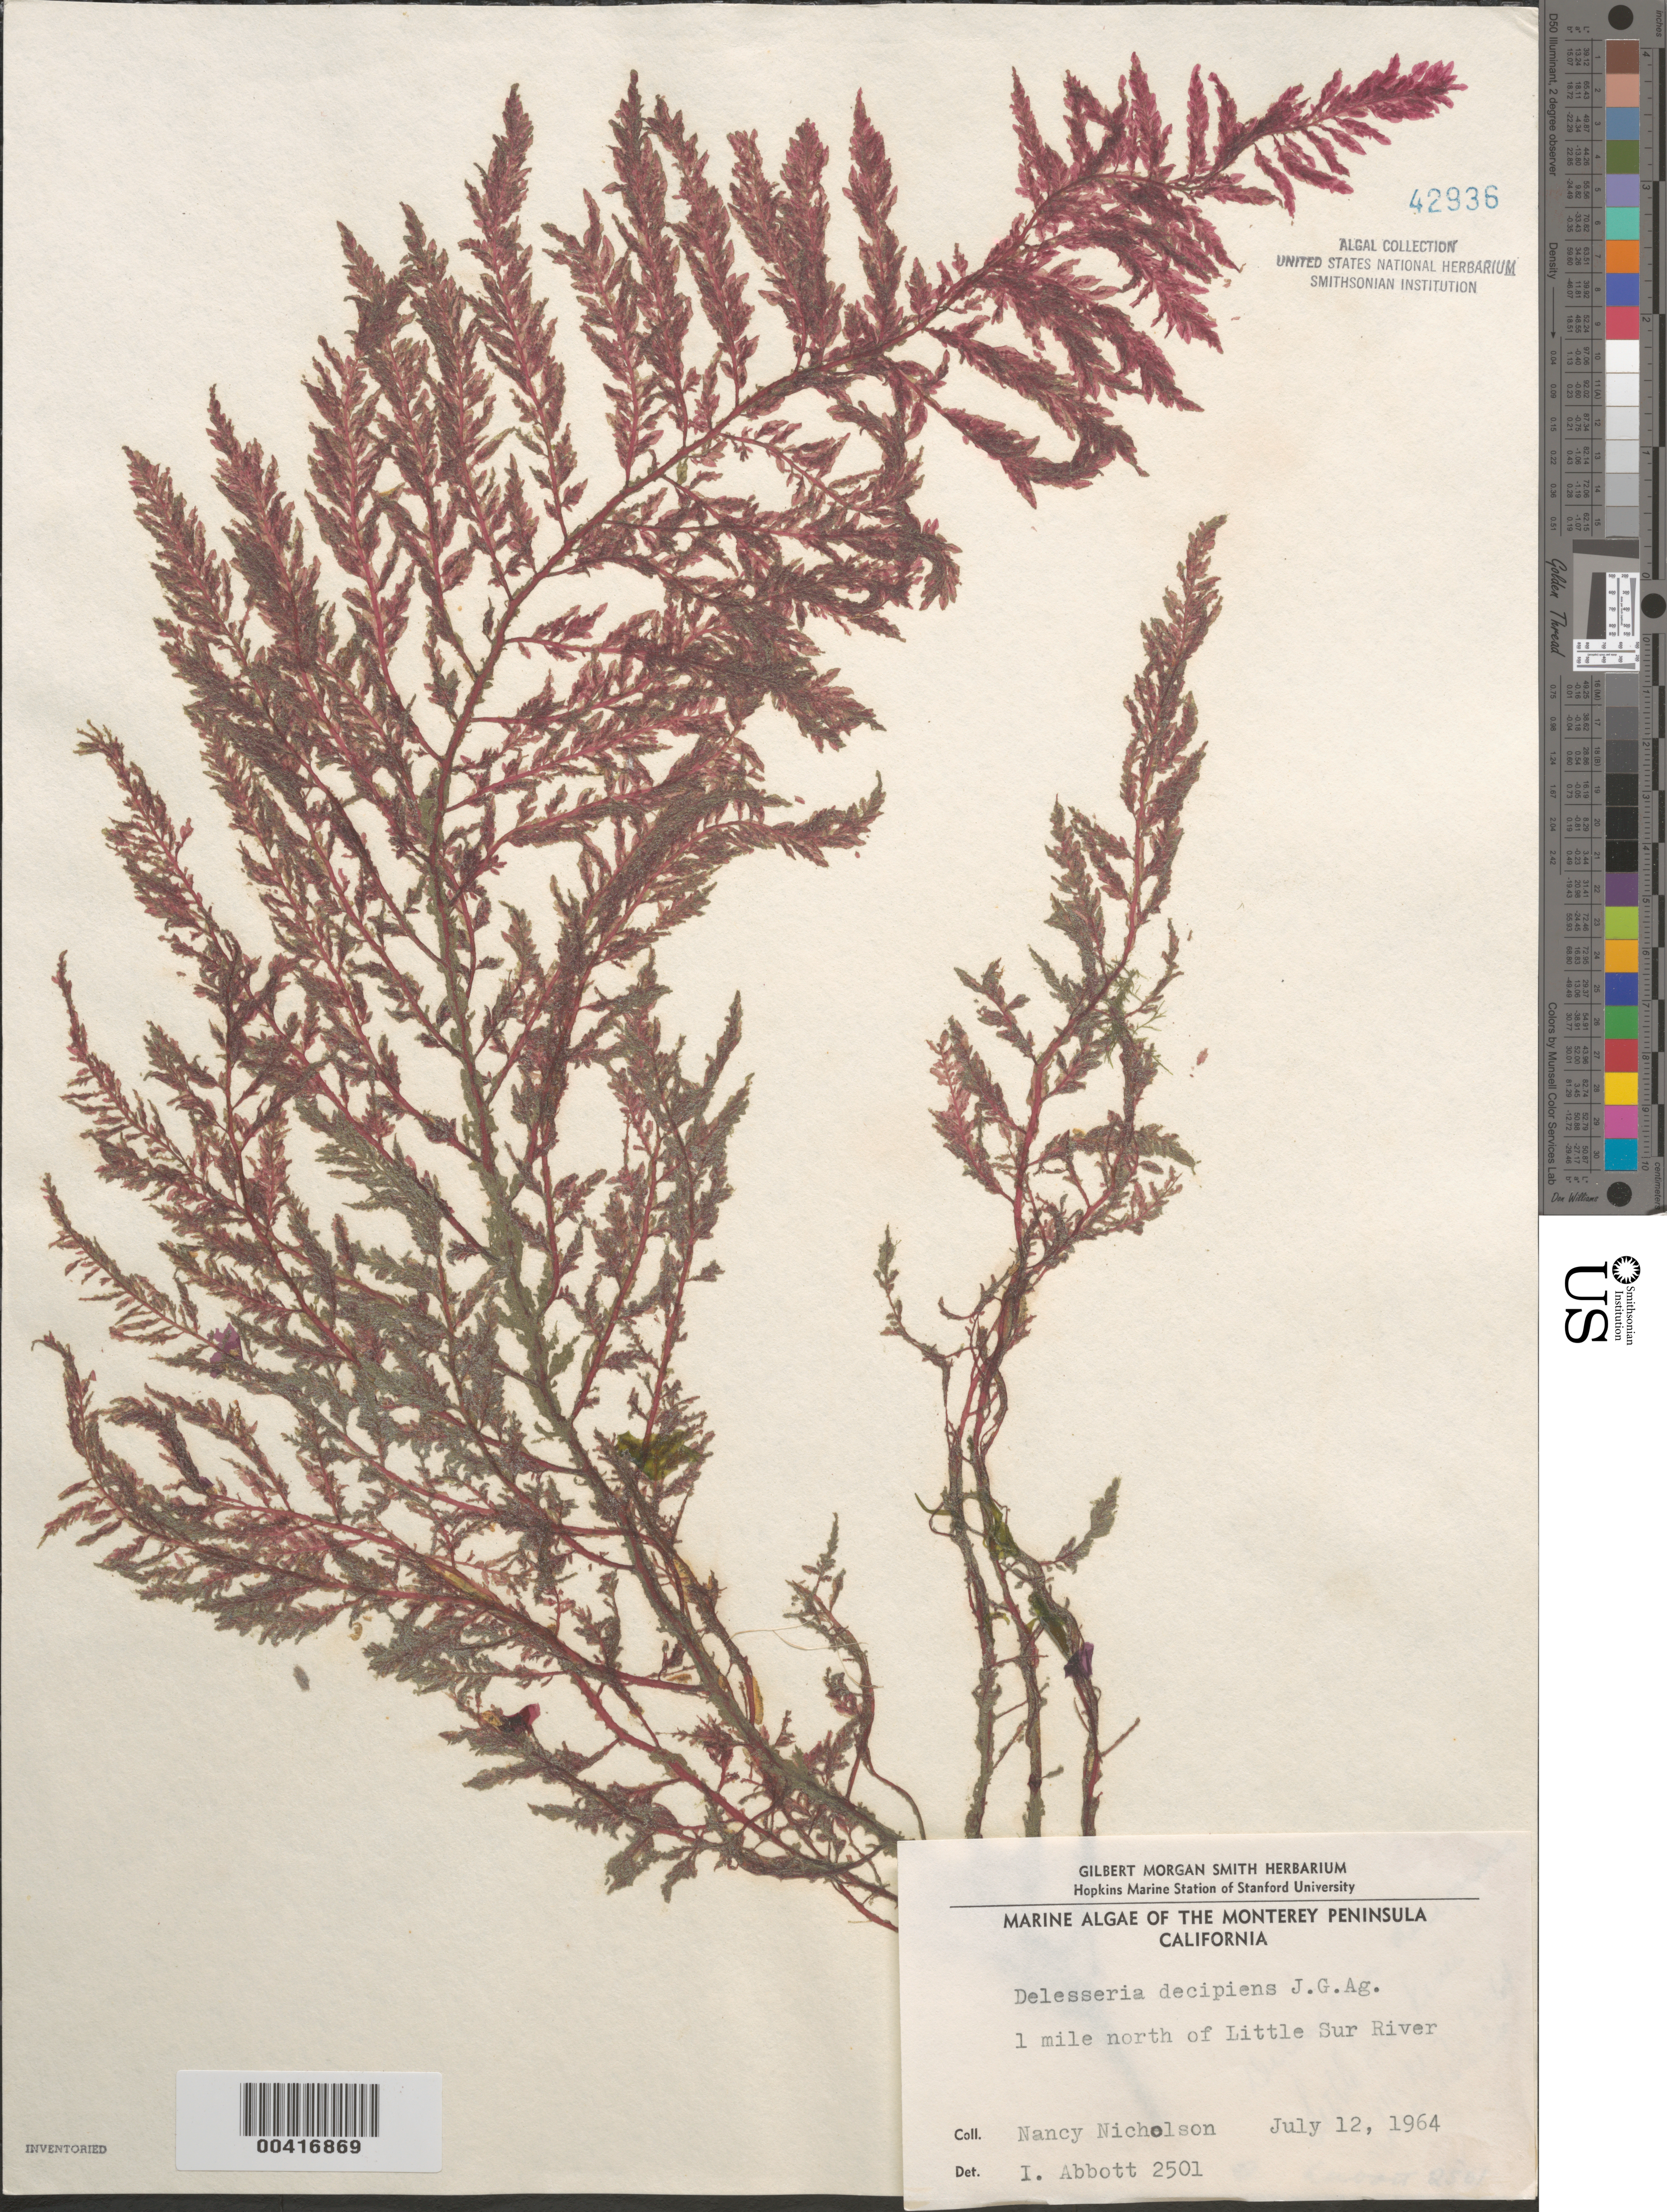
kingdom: Plantae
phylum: Rhodophyta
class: Florideophyceae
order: Ceramiales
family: Delesseriaceae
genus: Cumathamnion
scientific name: Cumathamnion decipiens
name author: (J. Agardh) M.J. Wynne & G.W. Saunders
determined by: Algae name updating Project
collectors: N. Nicholson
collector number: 2501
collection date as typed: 12 Jun 1964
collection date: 1964-06-12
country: United States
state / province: California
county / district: Monterey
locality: North of Little Sur River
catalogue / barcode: US 42936